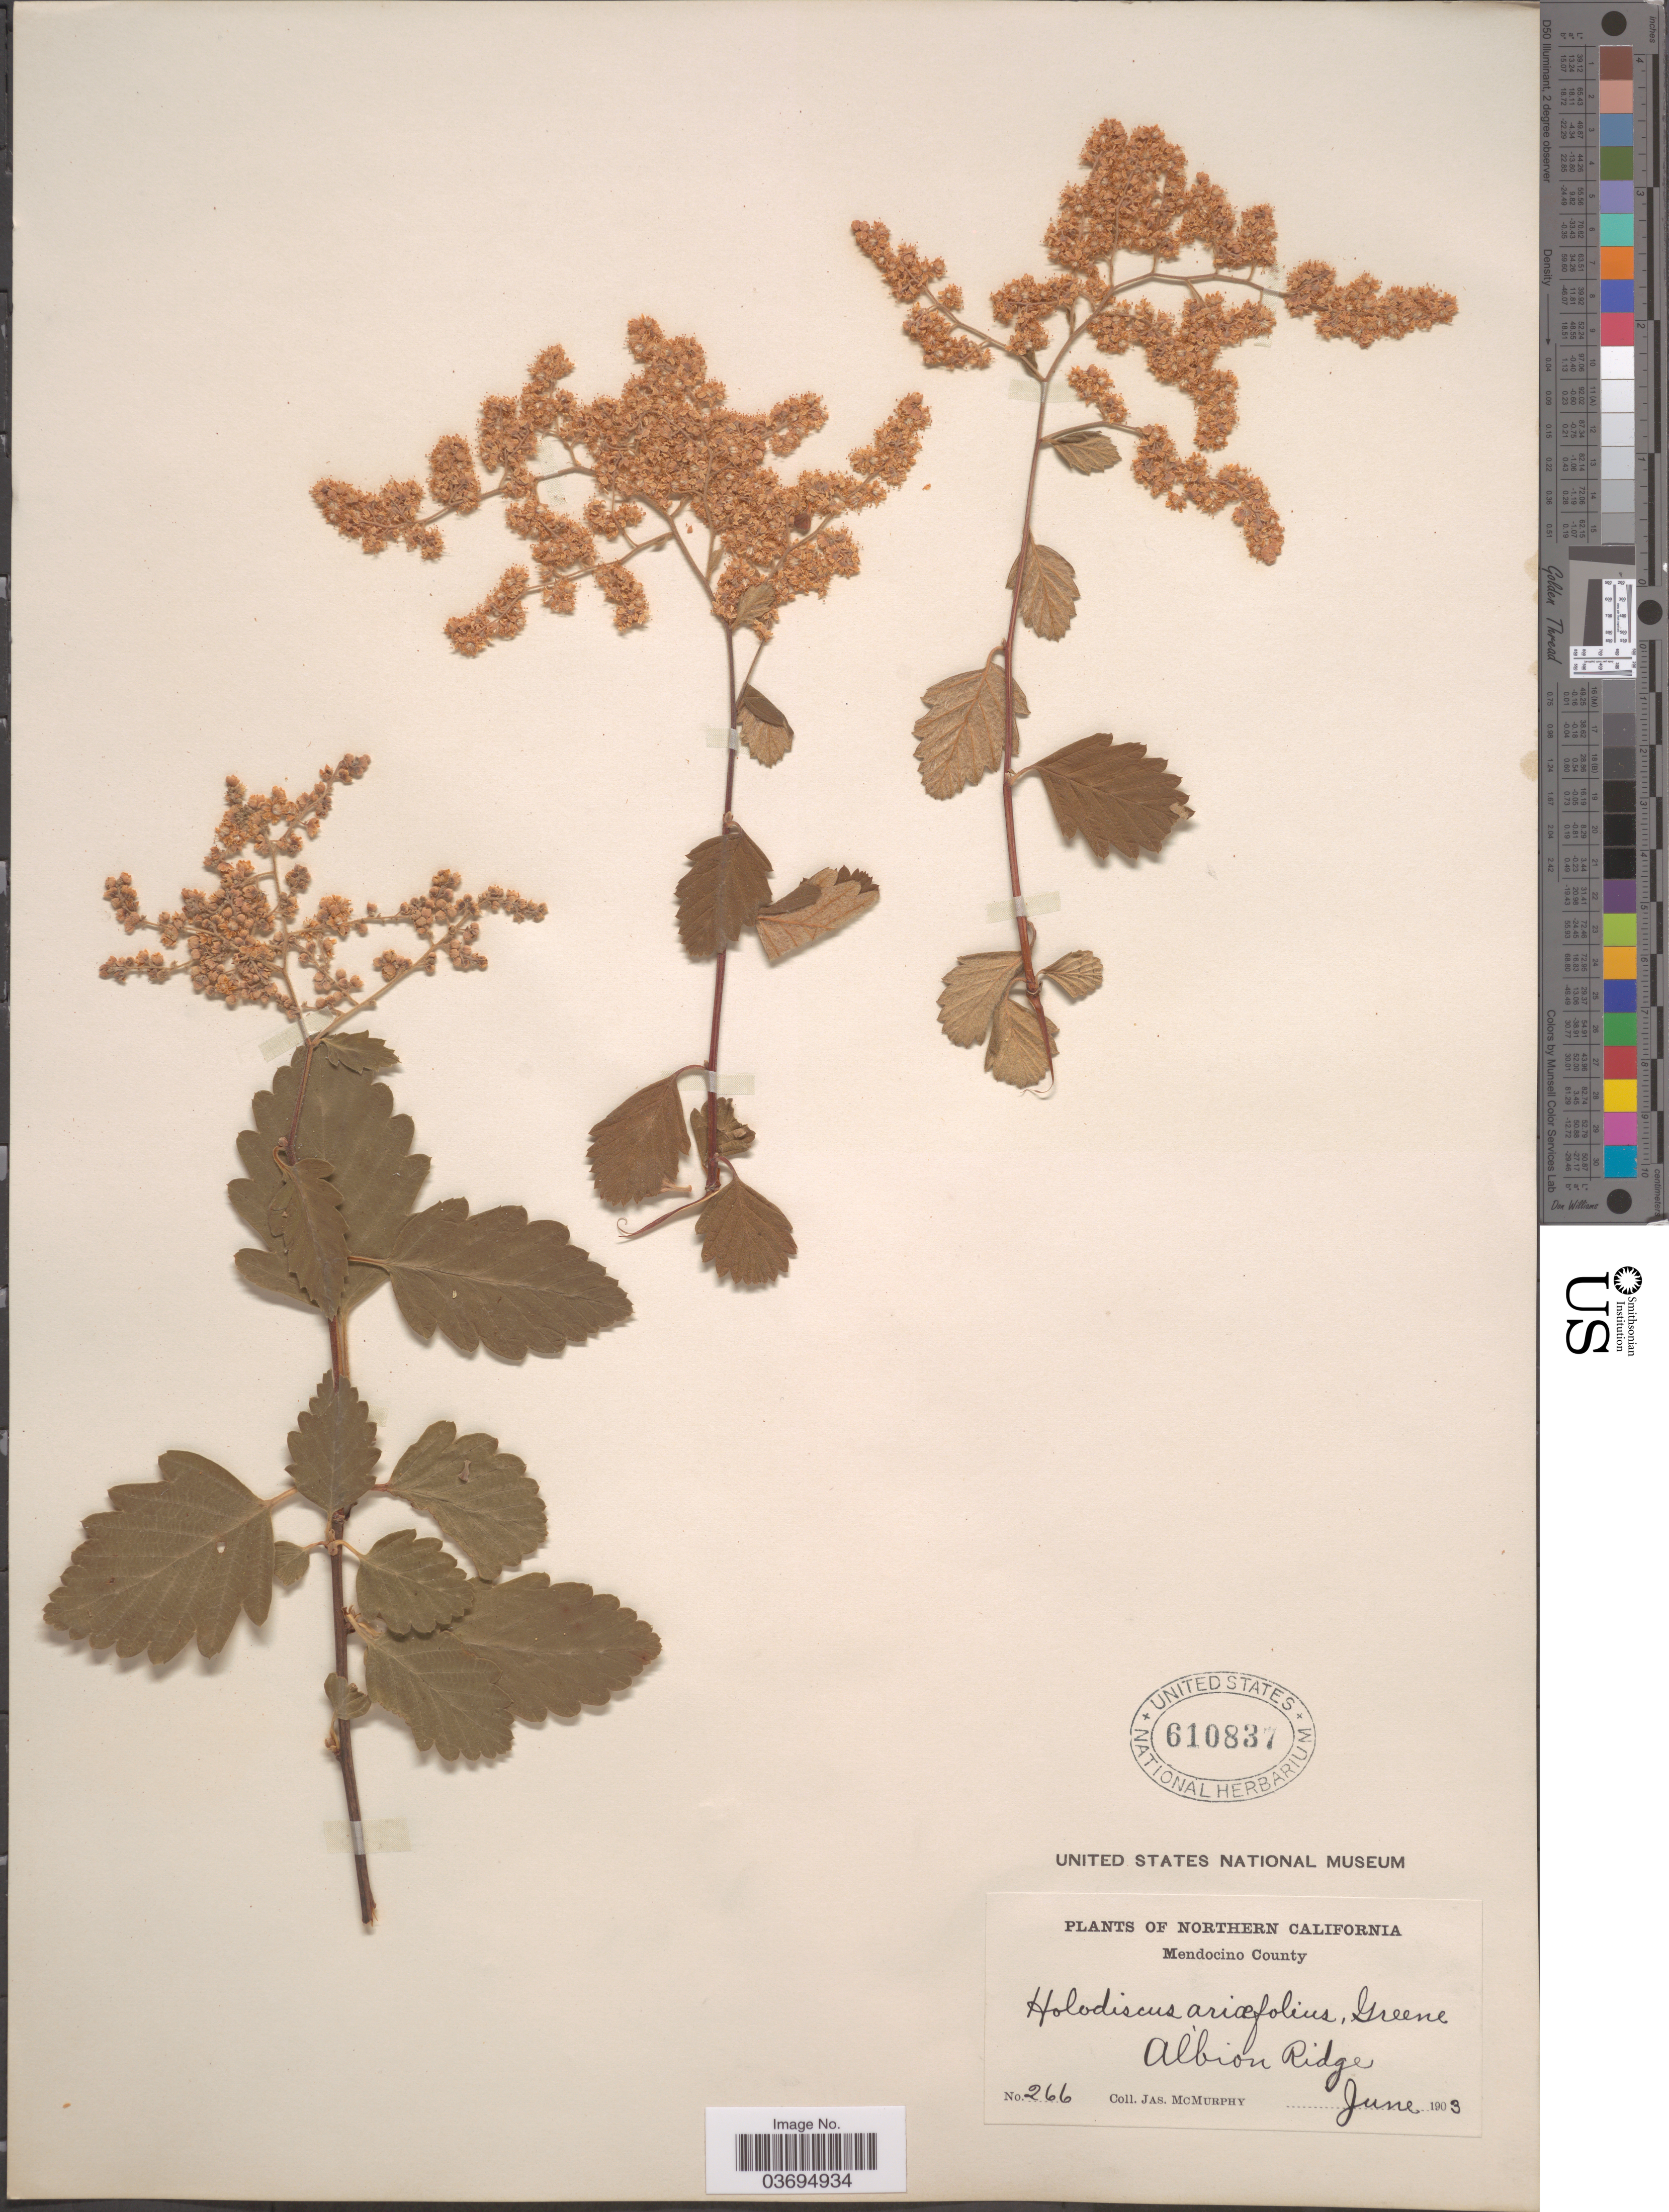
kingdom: Plantae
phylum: Tracheophyta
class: Magnoliopsida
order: Rosales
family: Rosaceae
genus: Holodiscus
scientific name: Holodiscus discolor var. discolor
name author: (Pursh) Maxim.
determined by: Strong, Mark T., (BOT), Smithsonian Institution - National Museum of Natural History (UNITED STATES)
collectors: J. McMurphy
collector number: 266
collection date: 1903-06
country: United States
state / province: California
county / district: Mendocino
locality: Northern California. Mendocino County. Albion Ridge.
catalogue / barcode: US 610837